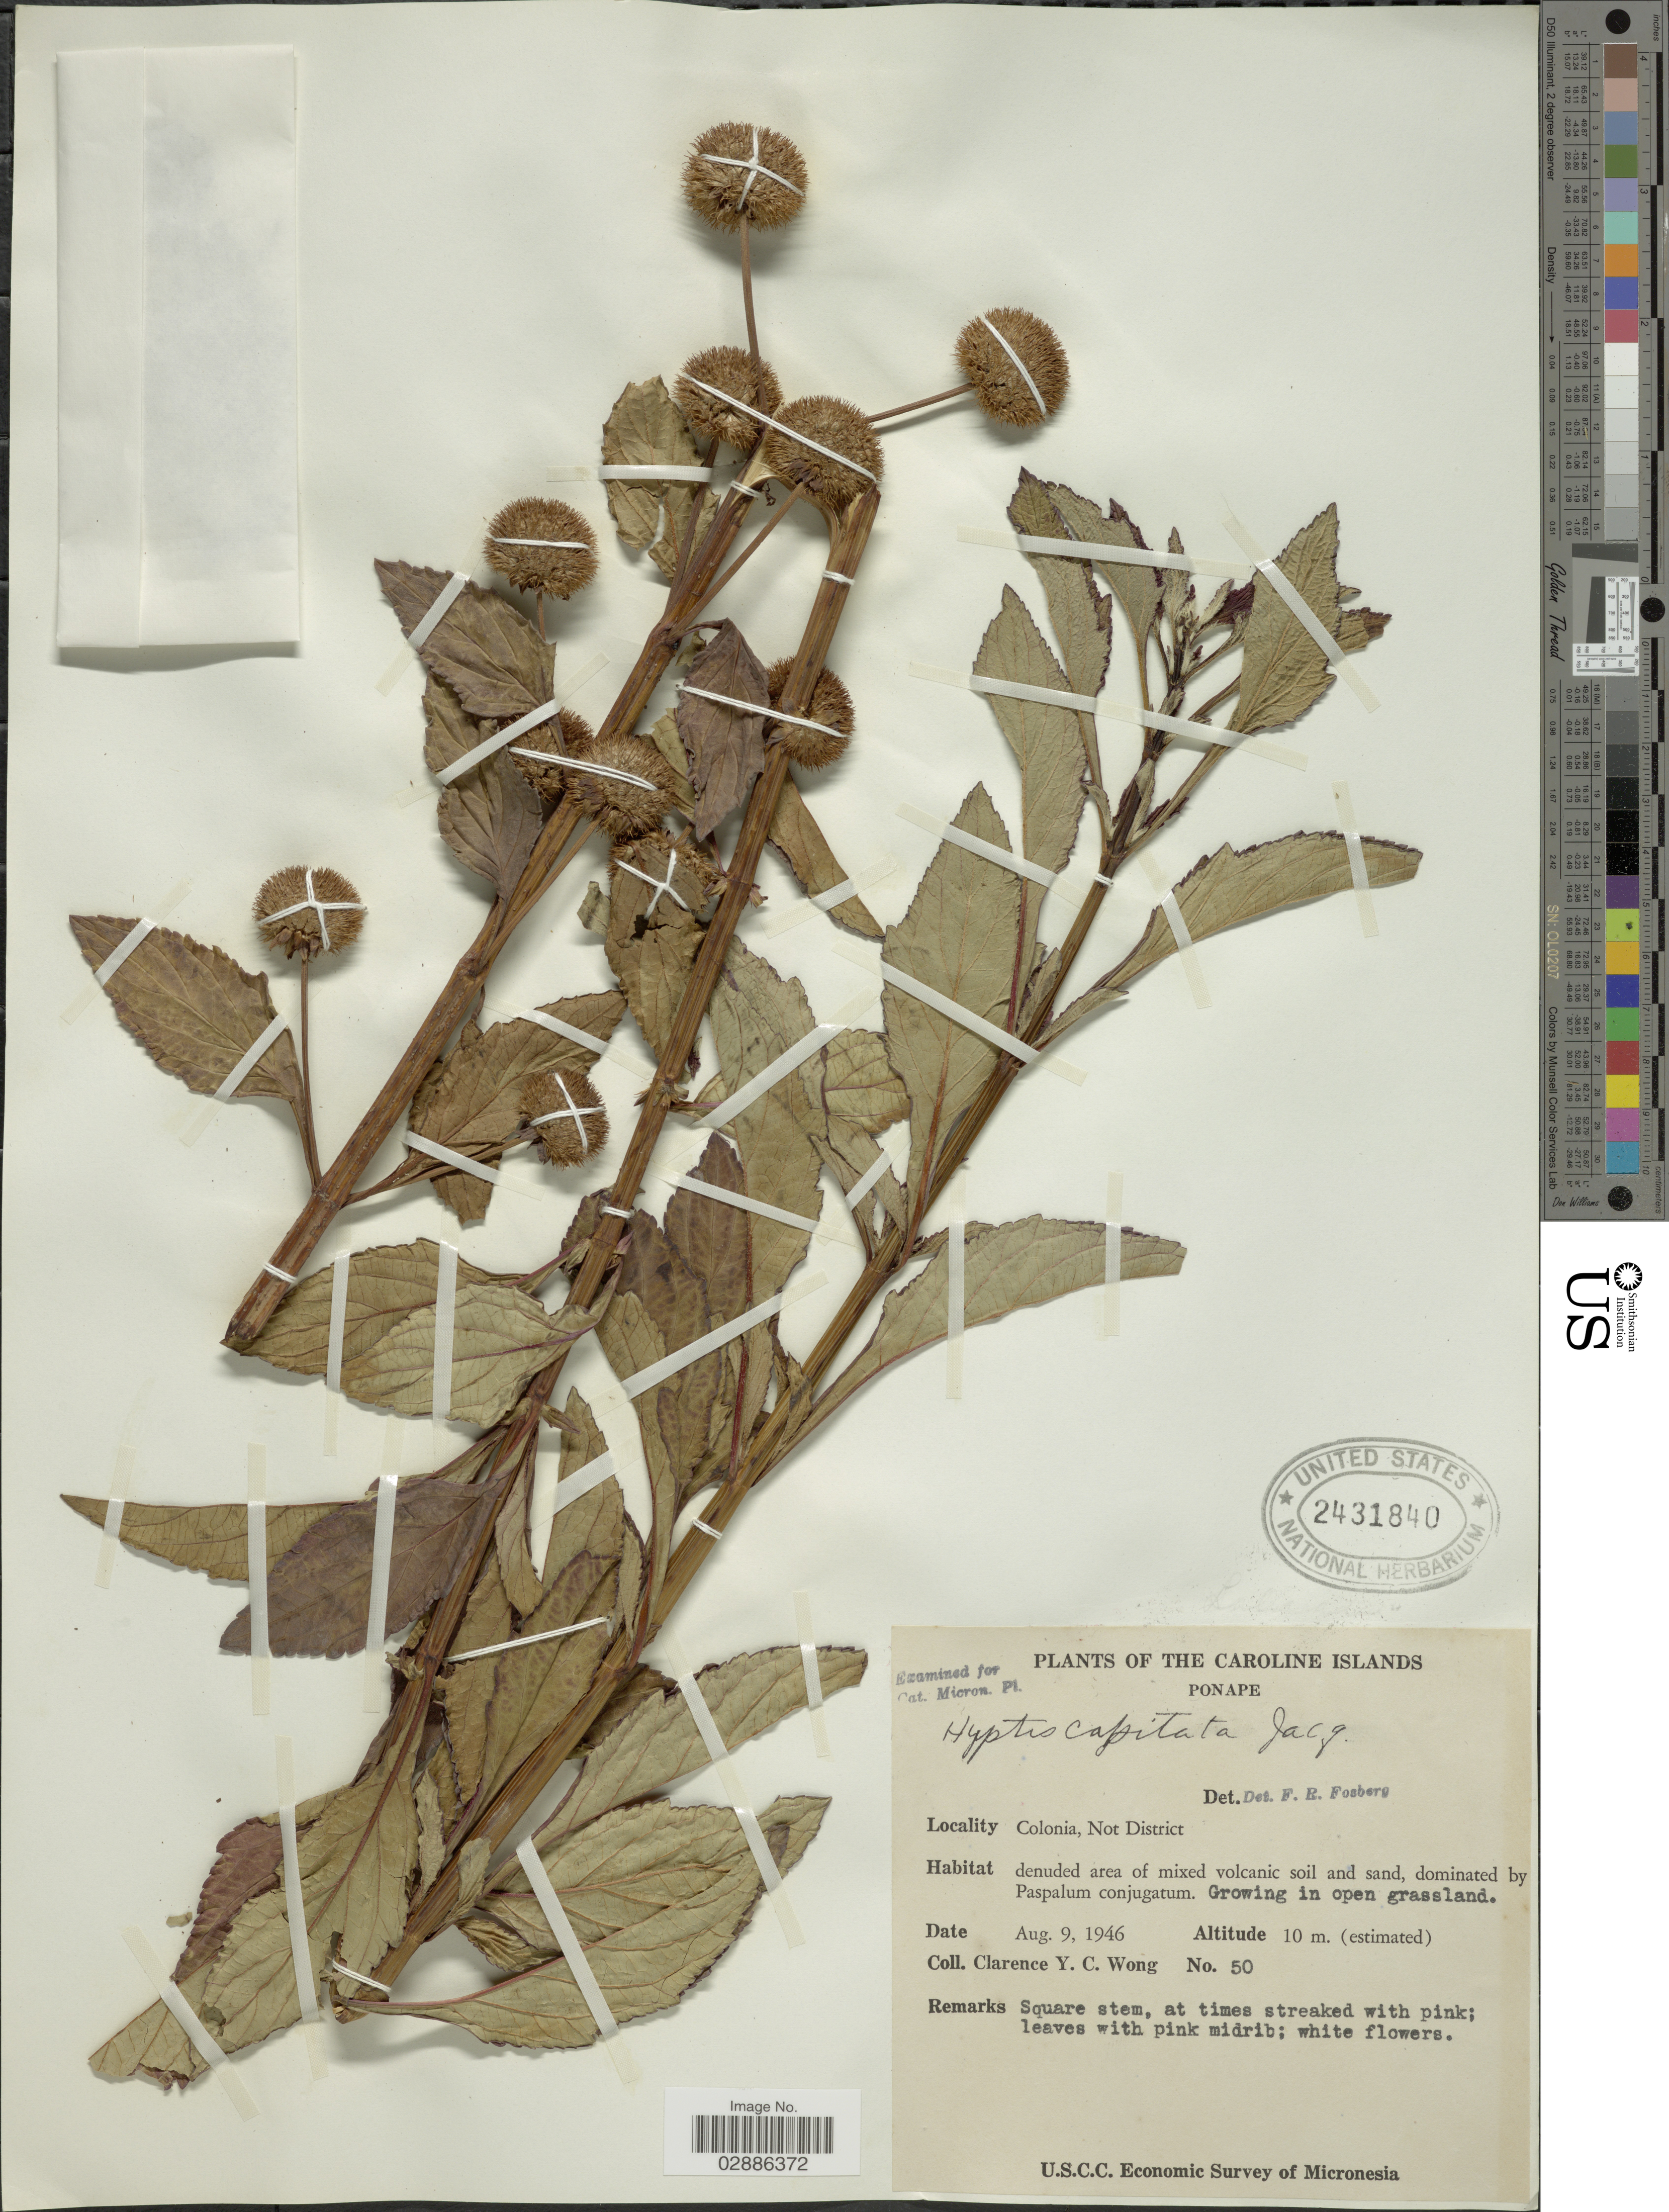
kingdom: Plantae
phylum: Tracheophyta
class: Magnoliopsida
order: Lamiales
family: Lamiaceae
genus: Hyptis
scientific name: Hyptis capitata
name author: Jacq.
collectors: C. Y. C. Wong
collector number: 50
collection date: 1946-08-09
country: Micronesia, Federated States of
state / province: Pohnpei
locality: The Caroline Islands, Ponape, Colonia, Not District.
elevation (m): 10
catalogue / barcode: US 2431840